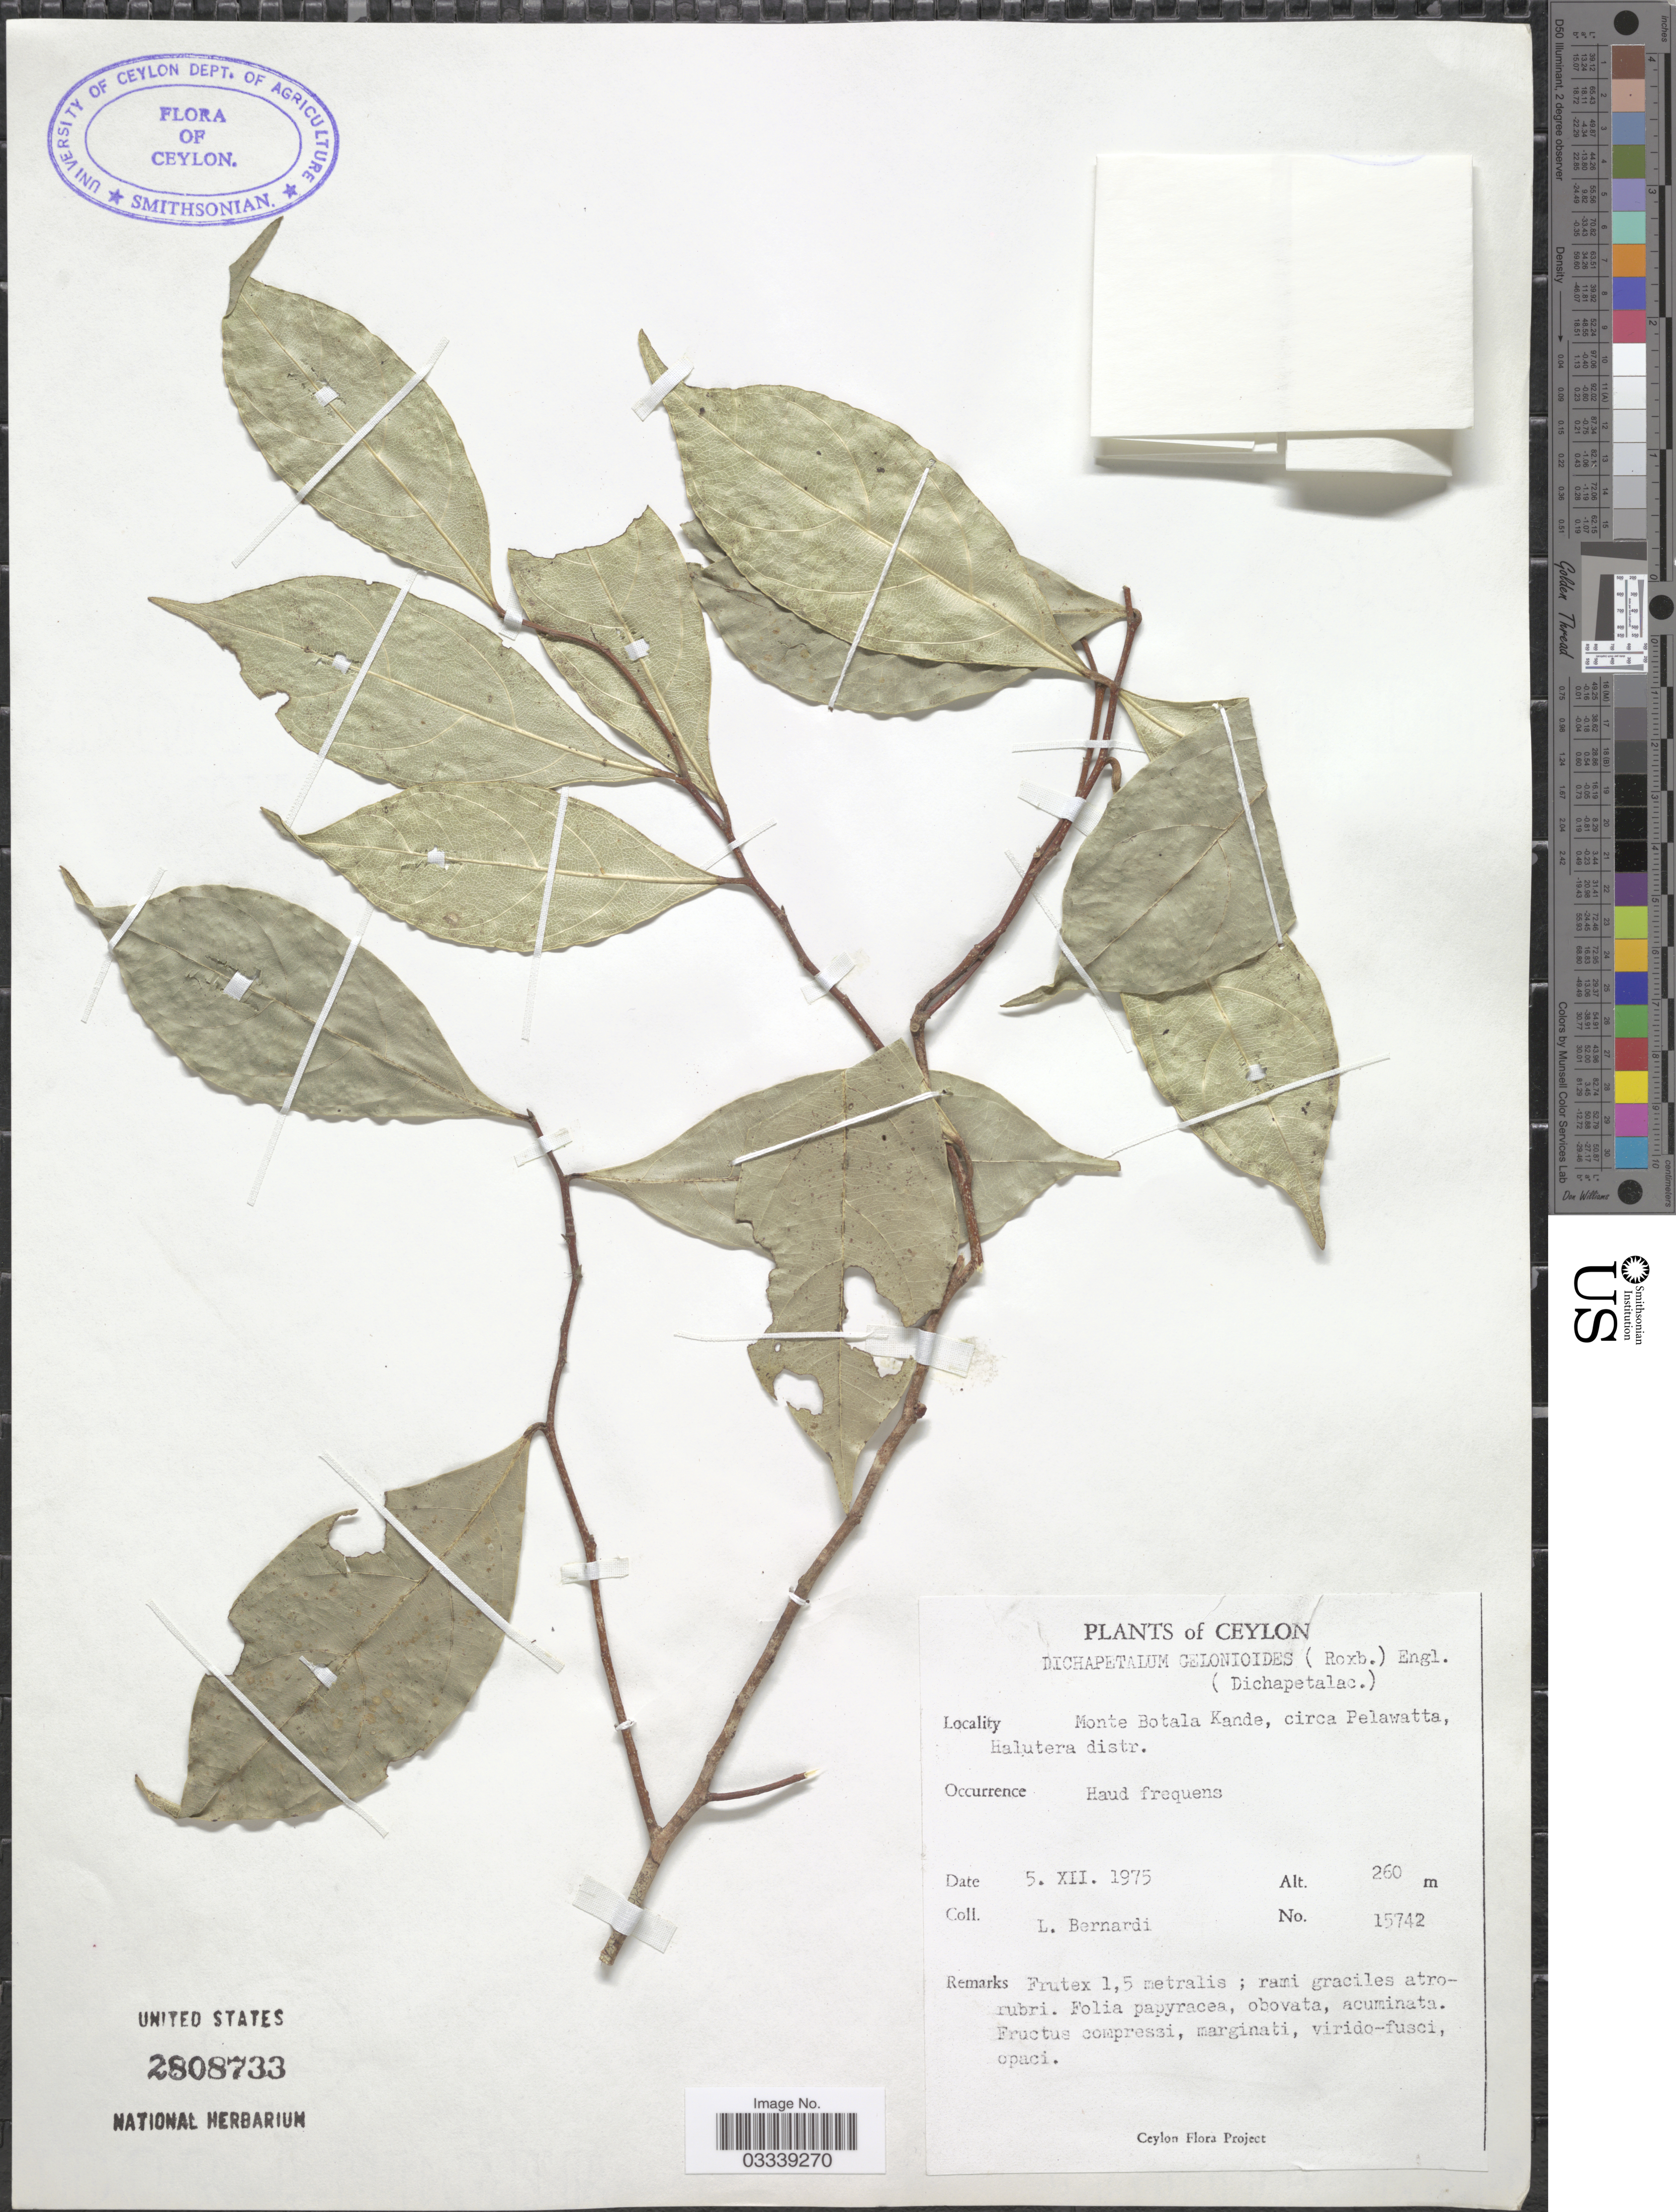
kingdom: Plantae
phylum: Tracheophyta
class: Magnoliopsida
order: Malpighiales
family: Dichapetalaceae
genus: Dichapetalum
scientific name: Dichapetalum gelonioides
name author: (Roxb.) Engl.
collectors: L. Bernardi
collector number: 15742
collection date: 1975-12-05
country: Sri Lanka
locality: Ceylon, Monte Botala Kande, circa Pelawatta, Halutera distr.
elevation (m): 260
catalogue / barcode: US 2808733